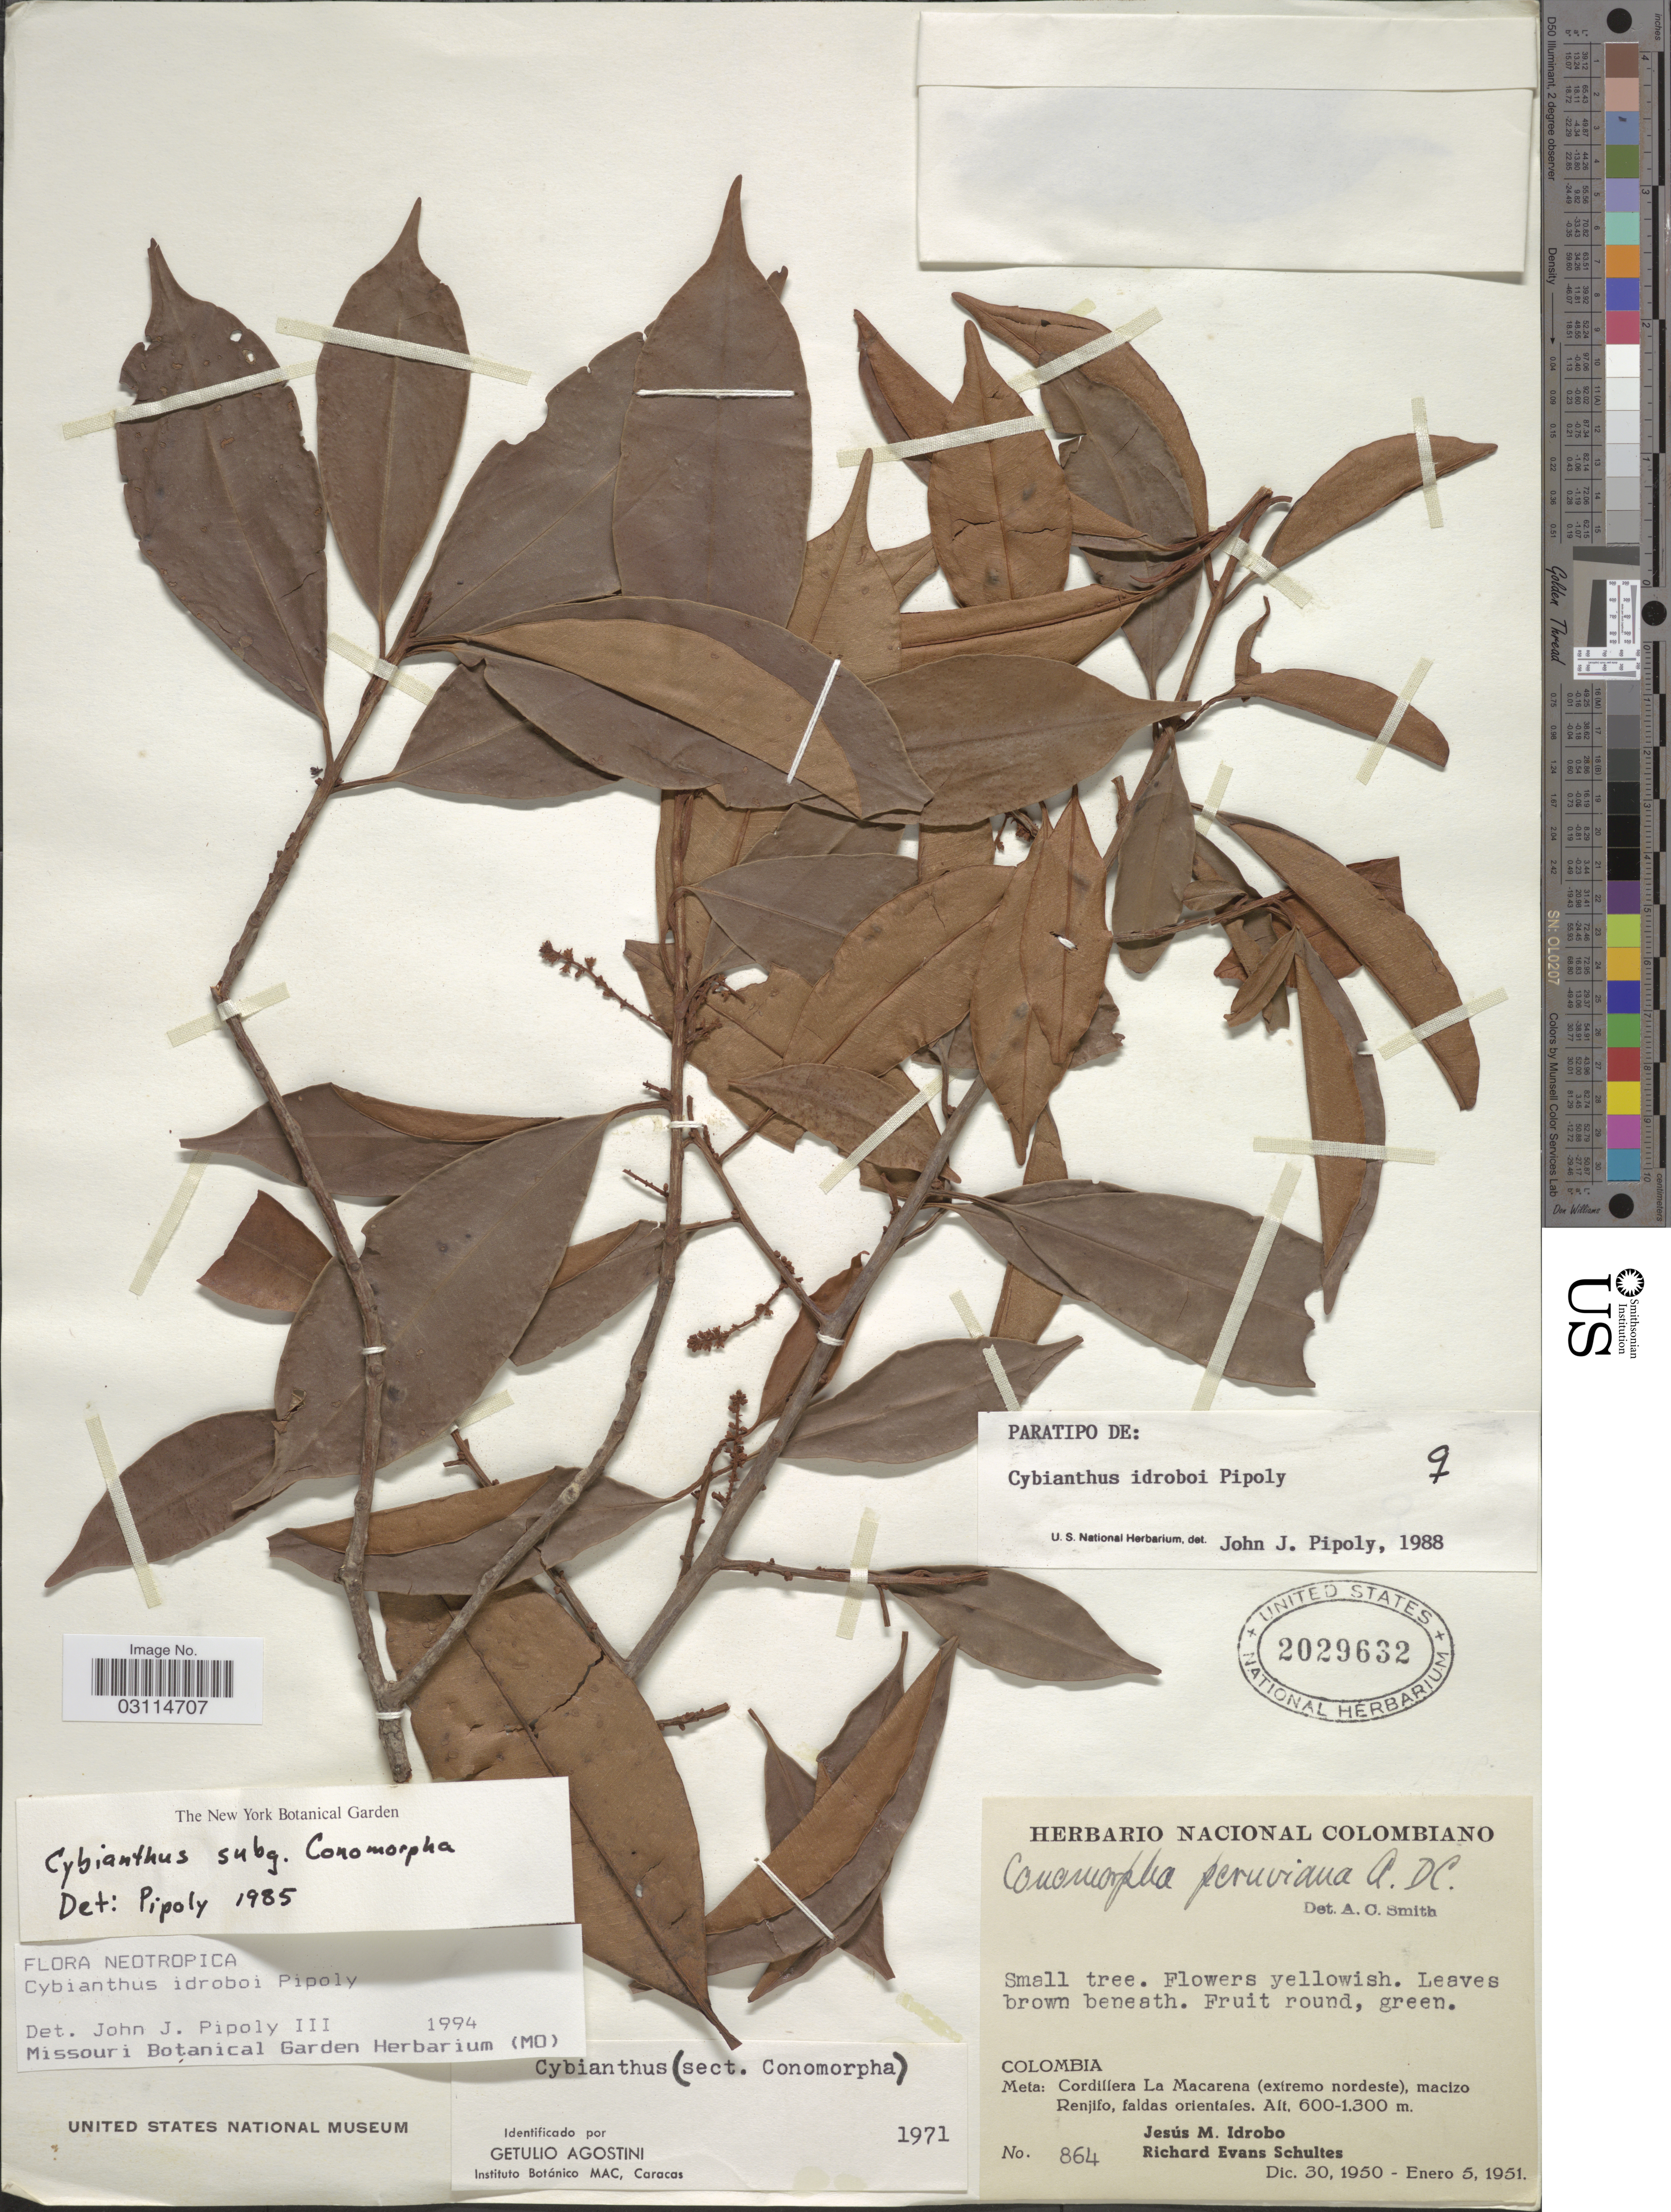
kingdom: Plantae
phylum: Tracheophyta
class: Magnoliopsida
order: Ericales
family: Primulaceae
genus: Cybianthus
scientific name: Cybianthus idroboi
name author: Pipoly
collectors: J. M. Idrobo & R. E. Schultes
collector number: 864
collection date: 1950-12-30/1951-01-05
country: Colombia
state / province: Meta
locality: Cordillera La Macarena (extremo nordeste), macizo Renjifo, cumbre y alrededores.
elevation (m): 600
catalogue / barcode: US 2029632